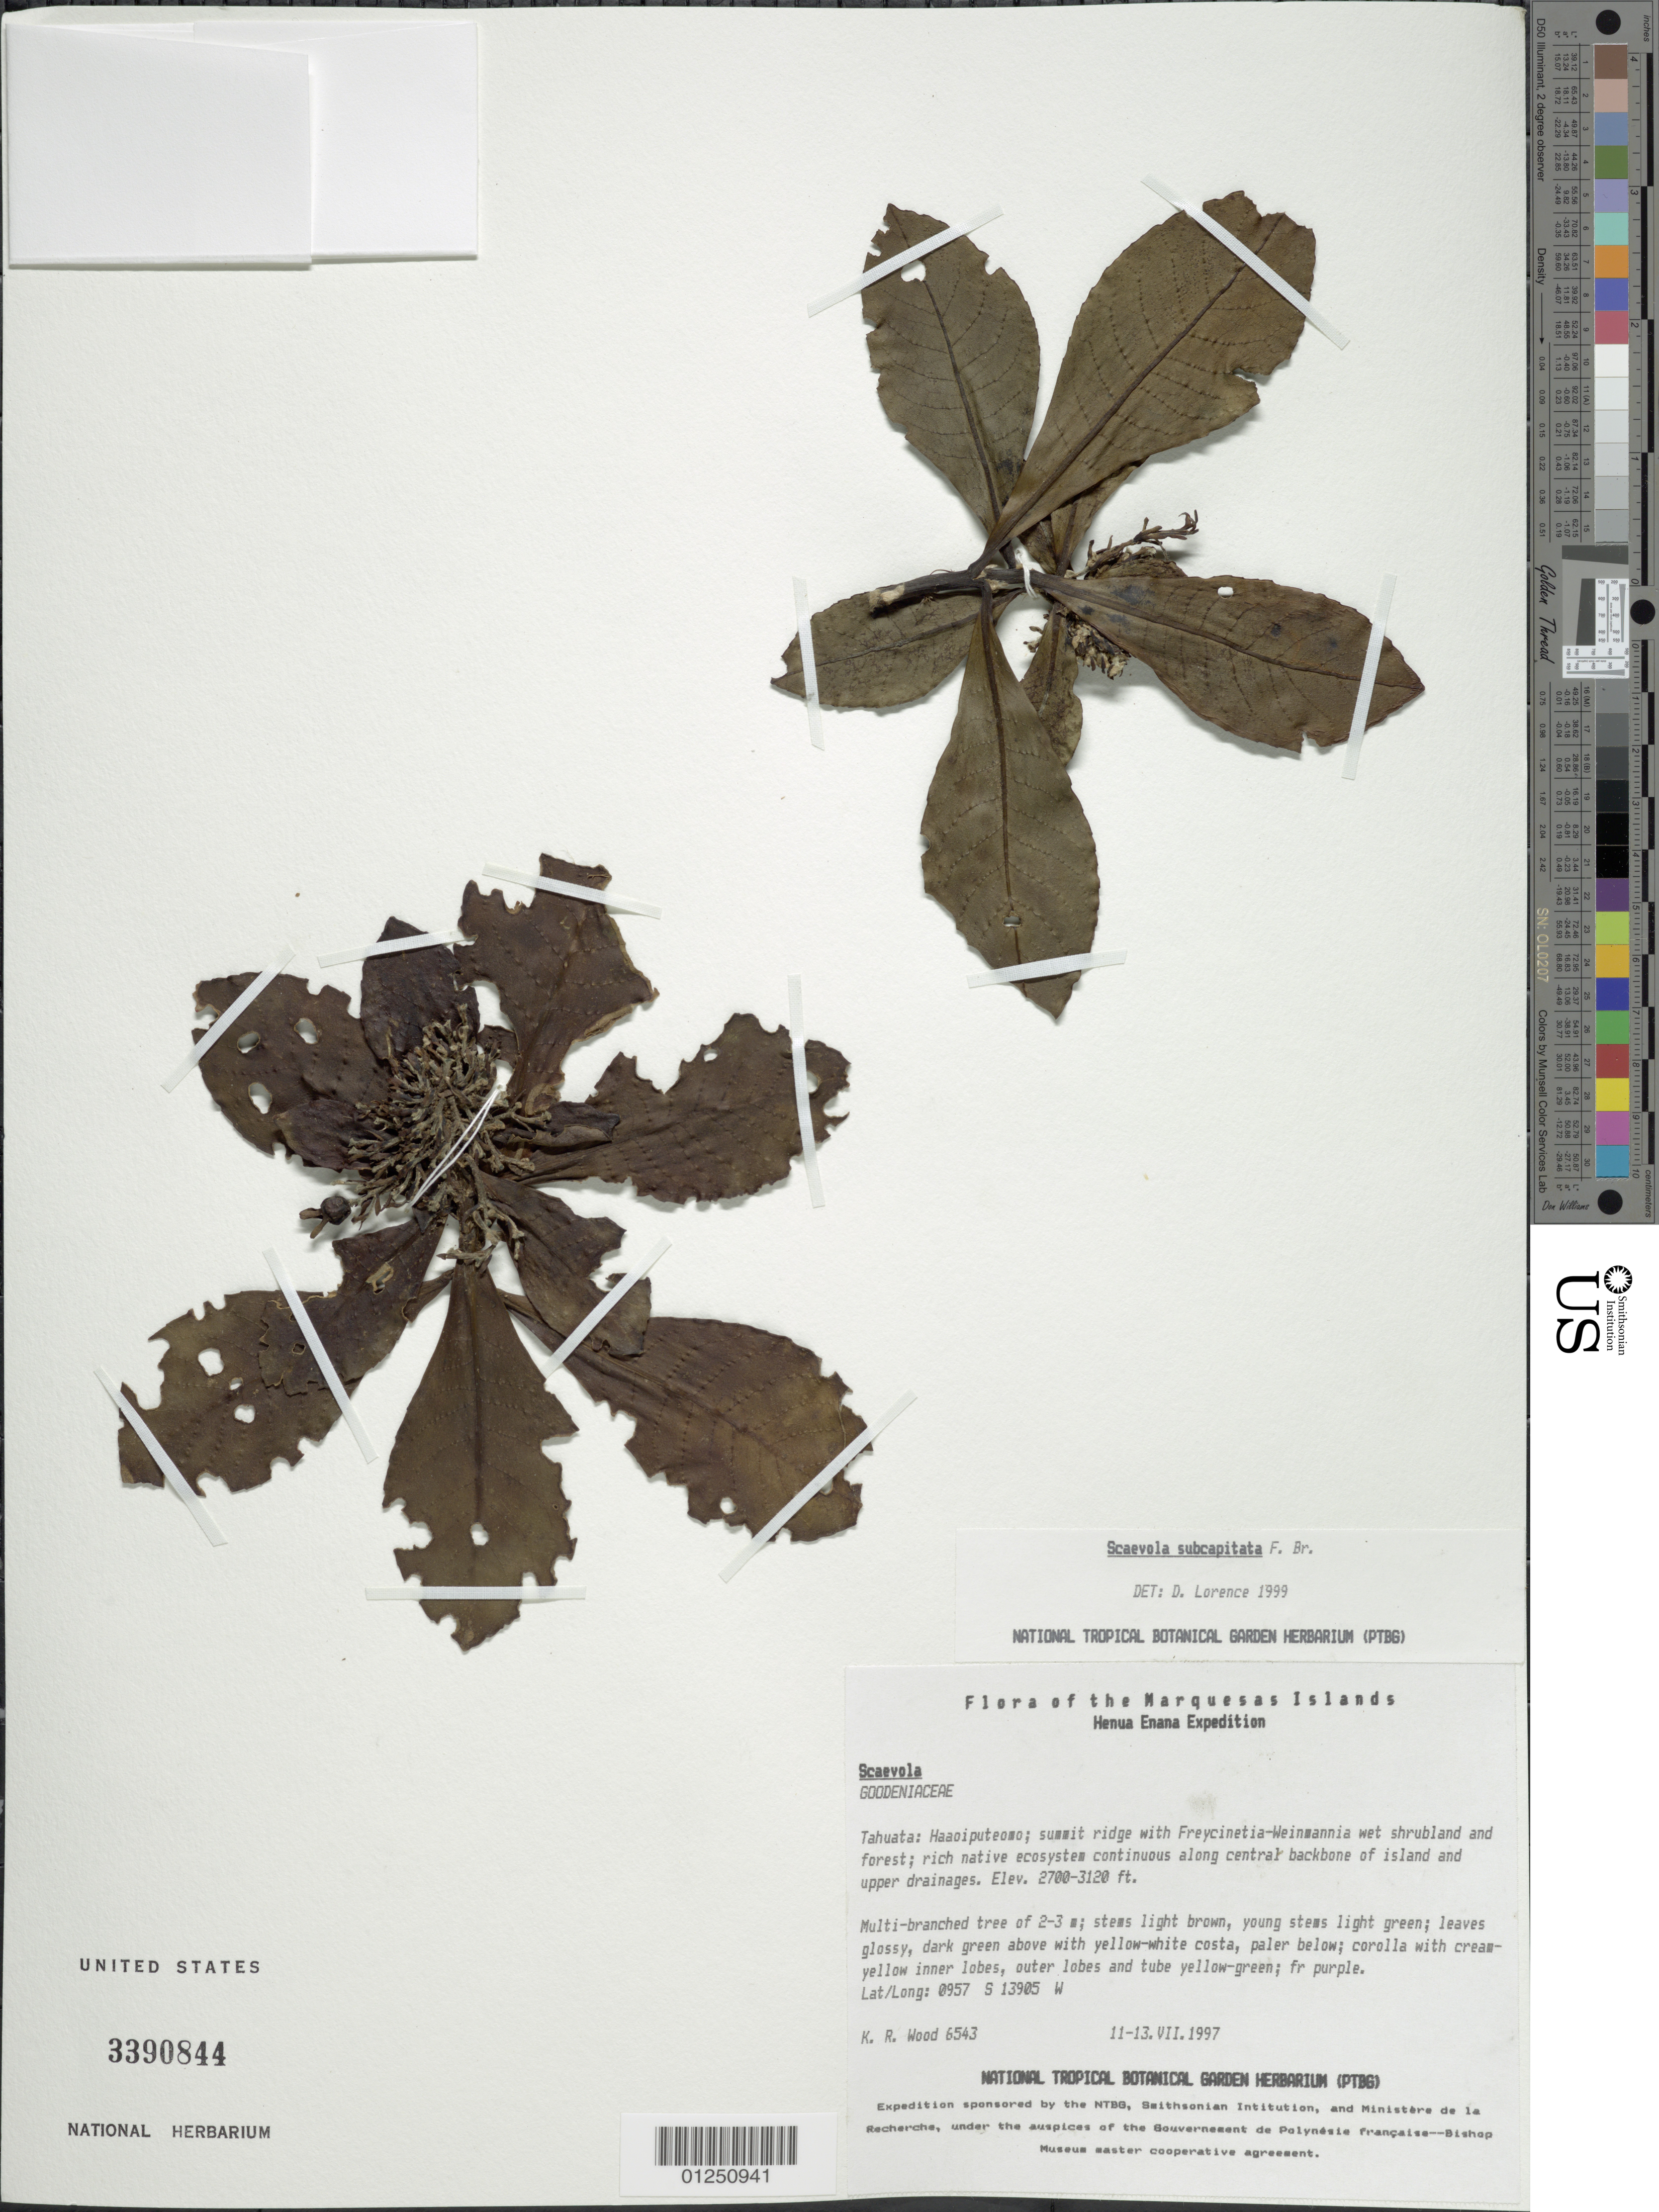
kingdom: Plantae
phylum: Tracheophyta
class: Magnoliopsida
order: Asterales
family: Goodeniaceae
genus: Scaevola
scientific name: Scaevola subcapitata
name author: F. Br.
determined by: Lorence, David H., (PTBG), National Tropical Botanical Garden (UNITED STATES)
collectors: K. R. Wood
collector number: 6543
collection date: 1997-07-11/1997-07-13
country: French Polynesia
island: Tahuata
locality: Haaoiputeomo, summit ridge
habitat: In Freycinetia - Weinmannia wet shrub and forest; rich native ecosystem, continuous along central backbone of island and upper drainages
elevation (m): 823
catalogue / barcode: US 3390844